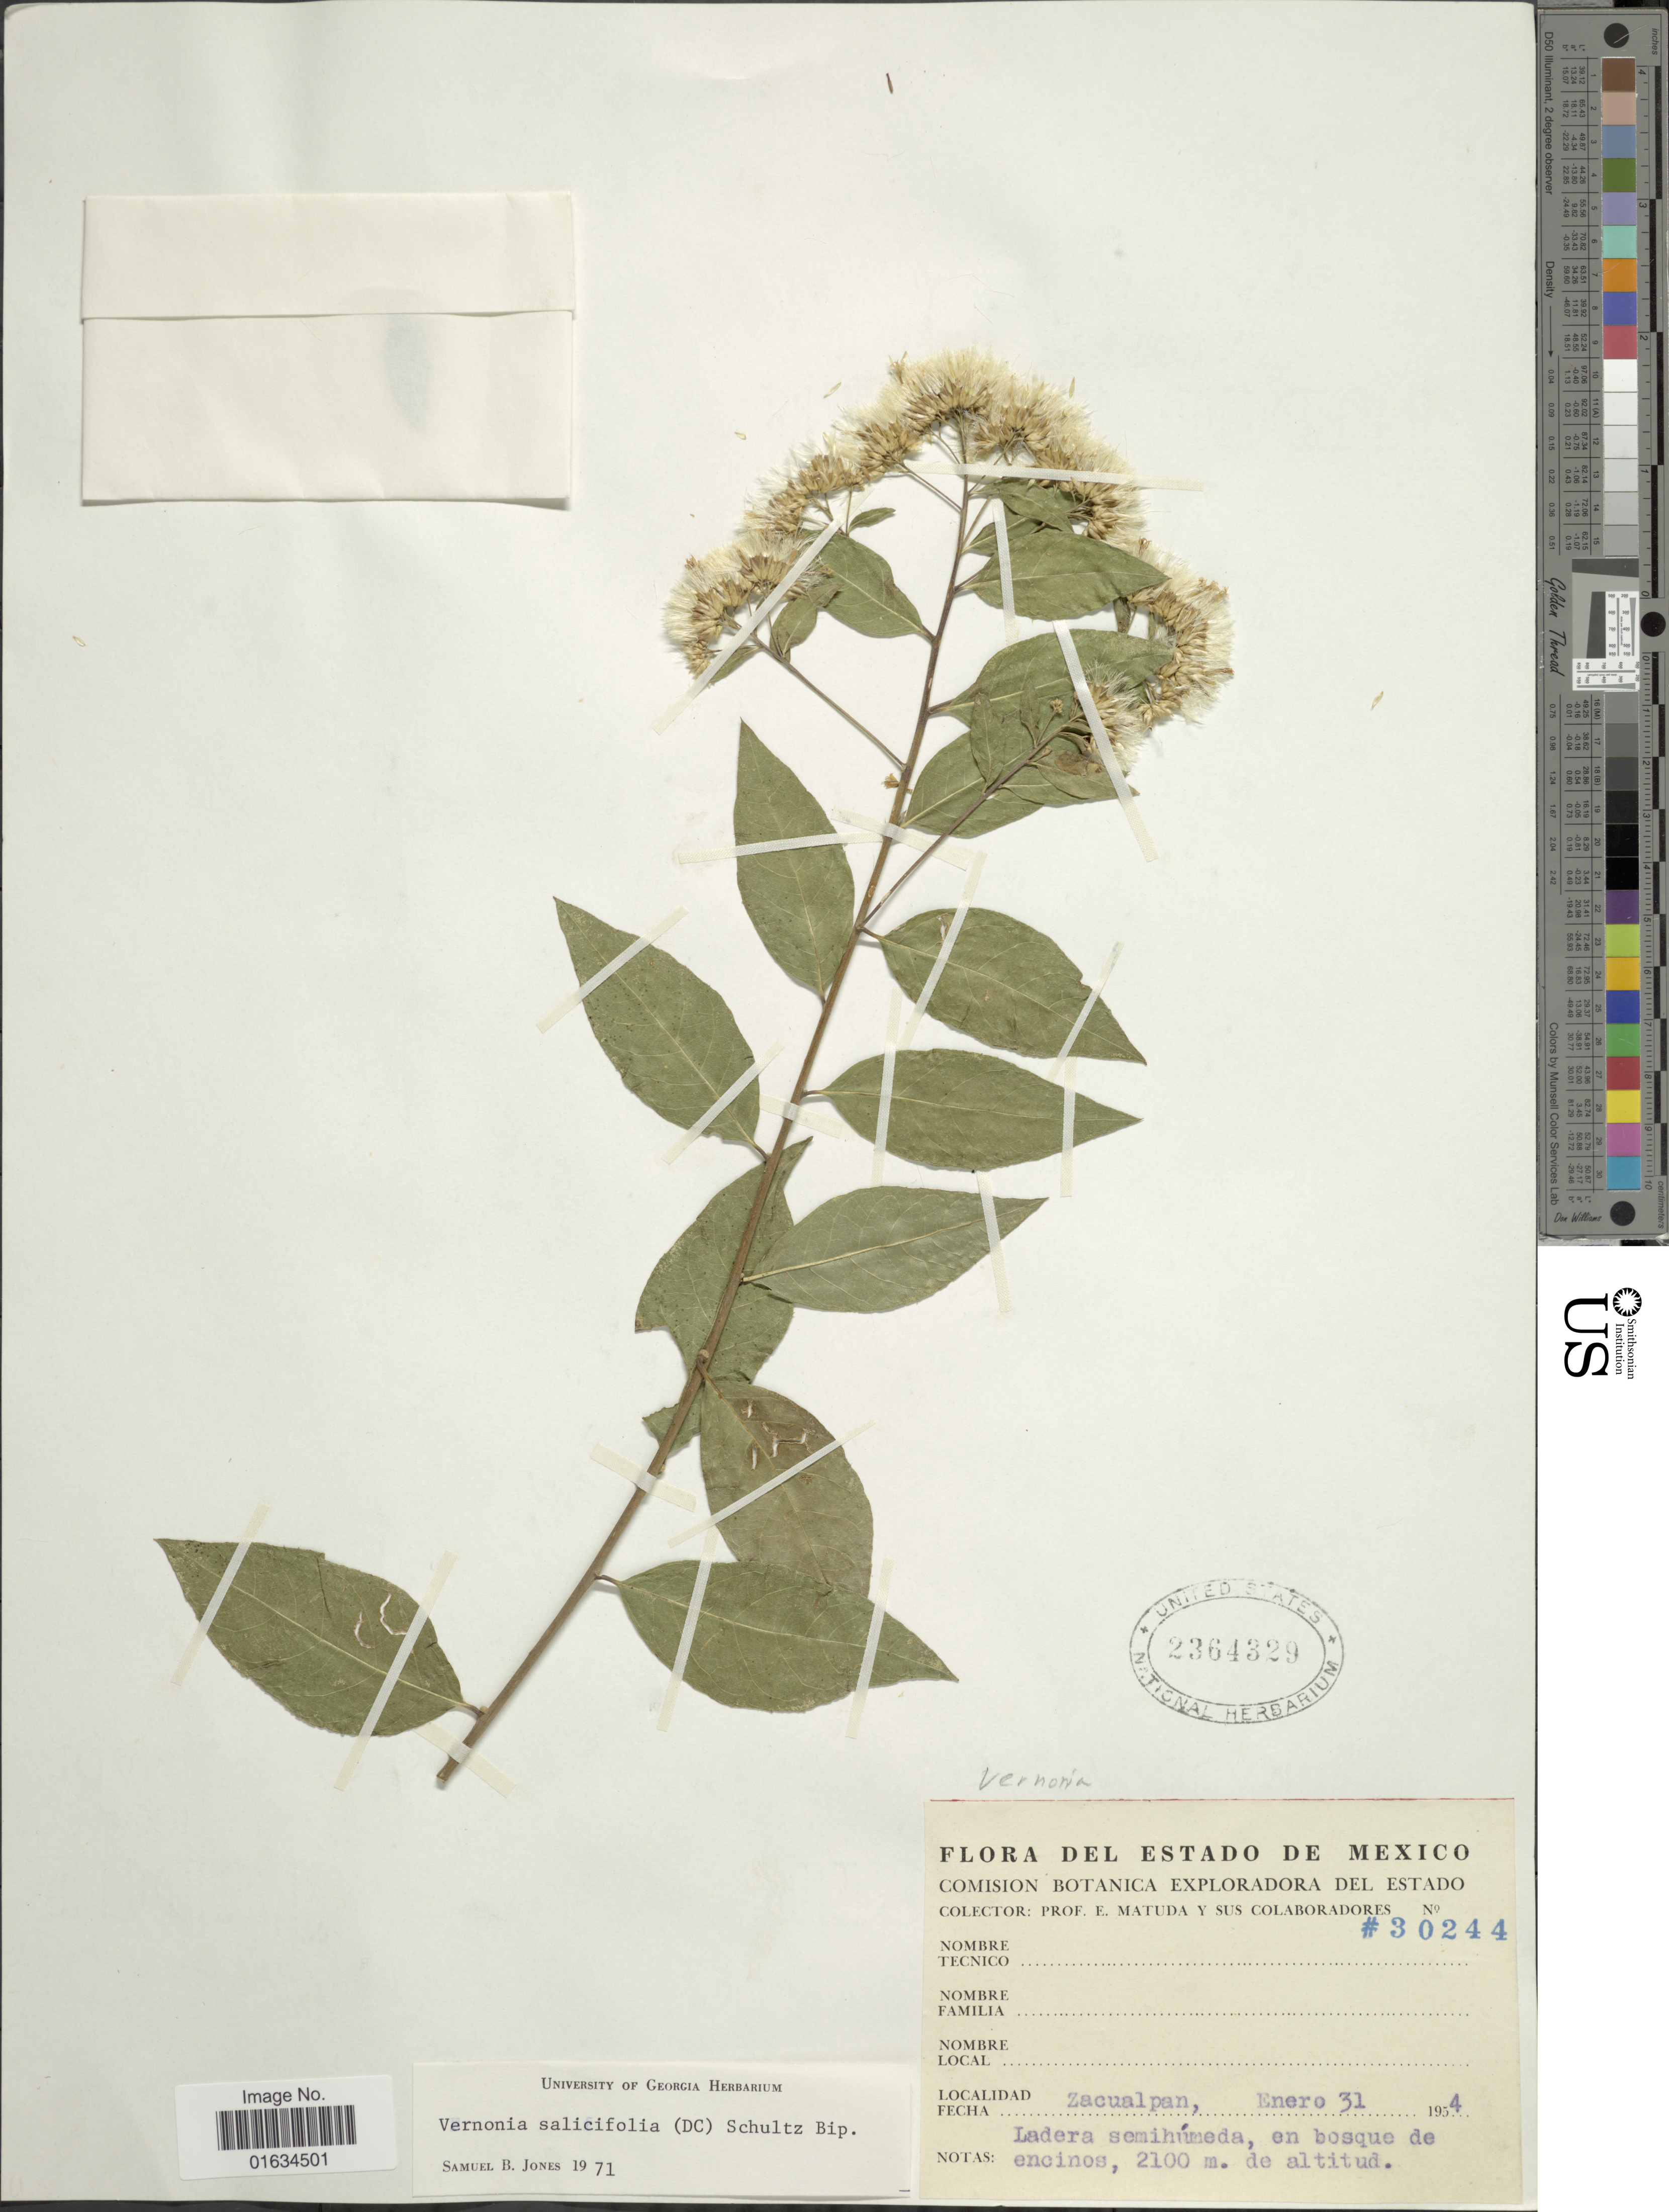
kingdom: Plantae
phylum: Tracheophyta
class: Magnoliopsida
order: Asterales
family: Asteraceae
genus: Critoniopsis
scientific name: Critoniopsis salicifolia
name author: (DC.) H. Rob.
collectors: E. Matuda & et al.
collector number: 30244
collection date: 1954-01-31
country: Mexico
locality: Zacualpan, Ladera semiumeda, en bosque de encinos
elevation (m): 2100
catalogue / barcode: US 2364239